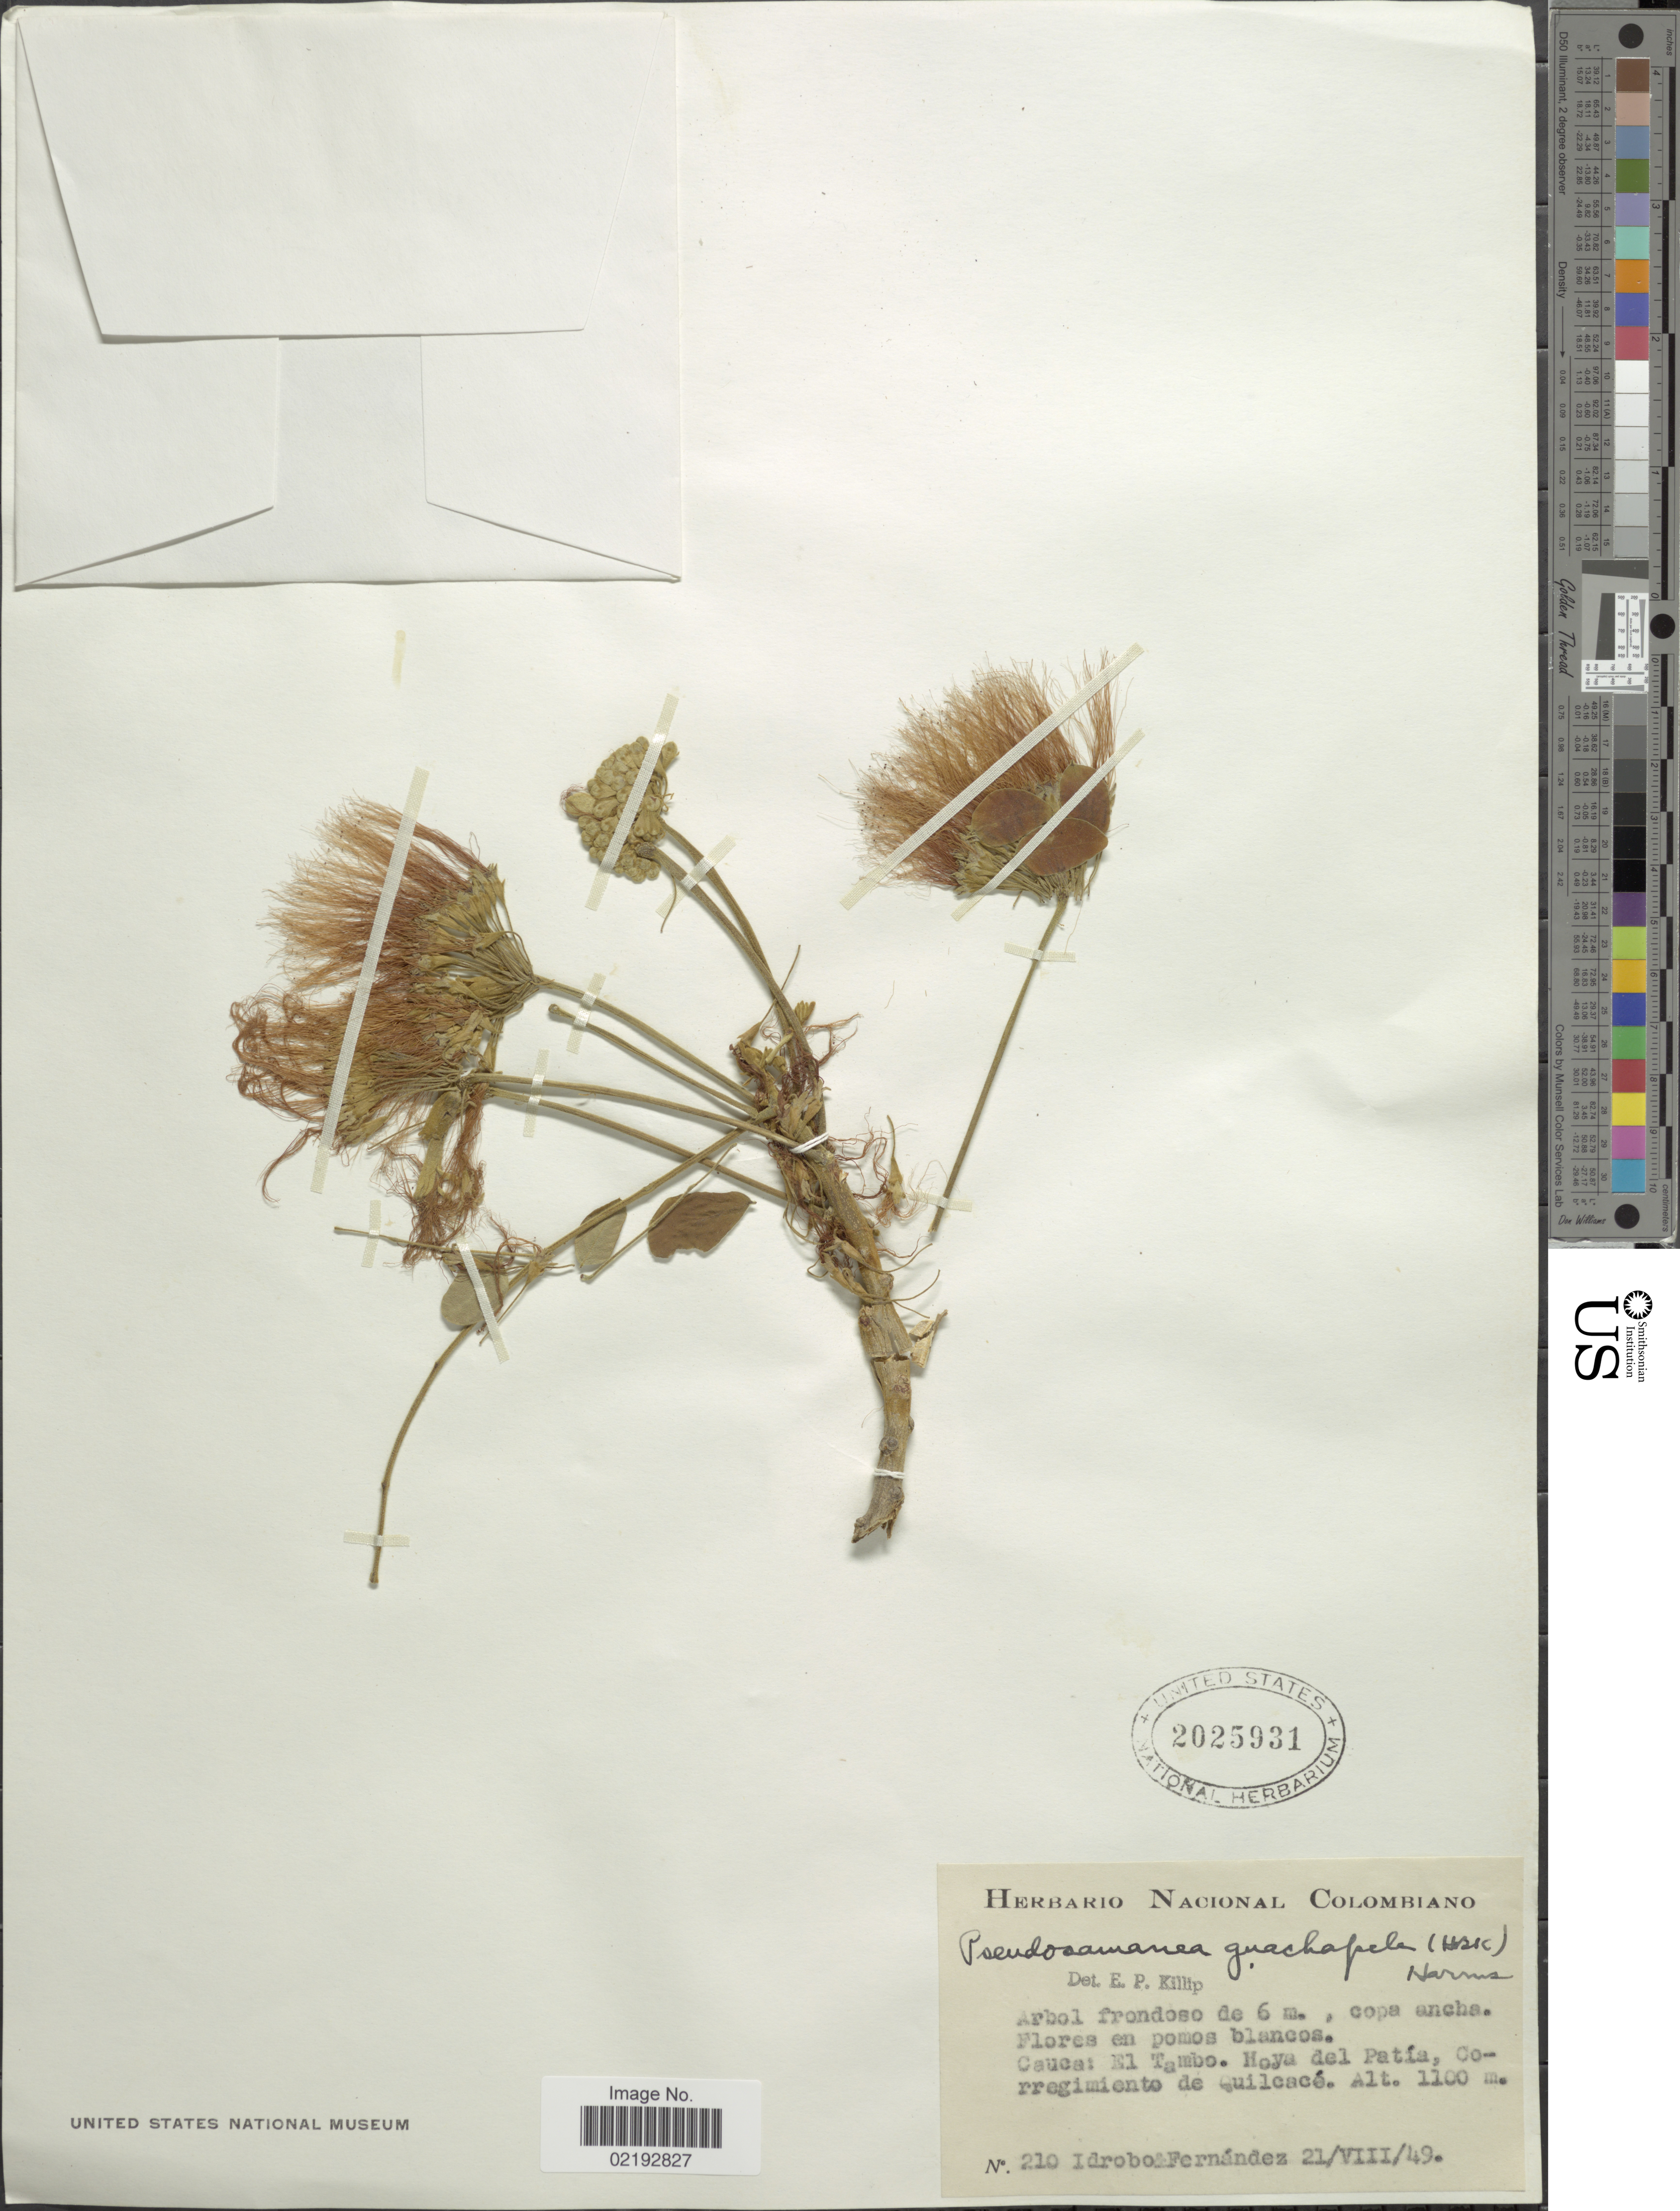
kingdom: Plantae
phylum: Tracheophyta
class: Magnoliopsida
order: Fabales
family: Fabaceae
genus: Pseudosamanea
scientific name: Pseudosamanea guachapele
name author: (Kunth) Harms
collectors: -- Idrobo & -- Fernandez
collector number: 210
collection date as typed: Transcribed d/m/y: 21/8/49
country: Colombia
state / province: Cauca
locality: El Tambo, Hoya del Patia, Corregimiento de Quilcace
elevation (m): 1100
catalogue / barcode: US 2025931